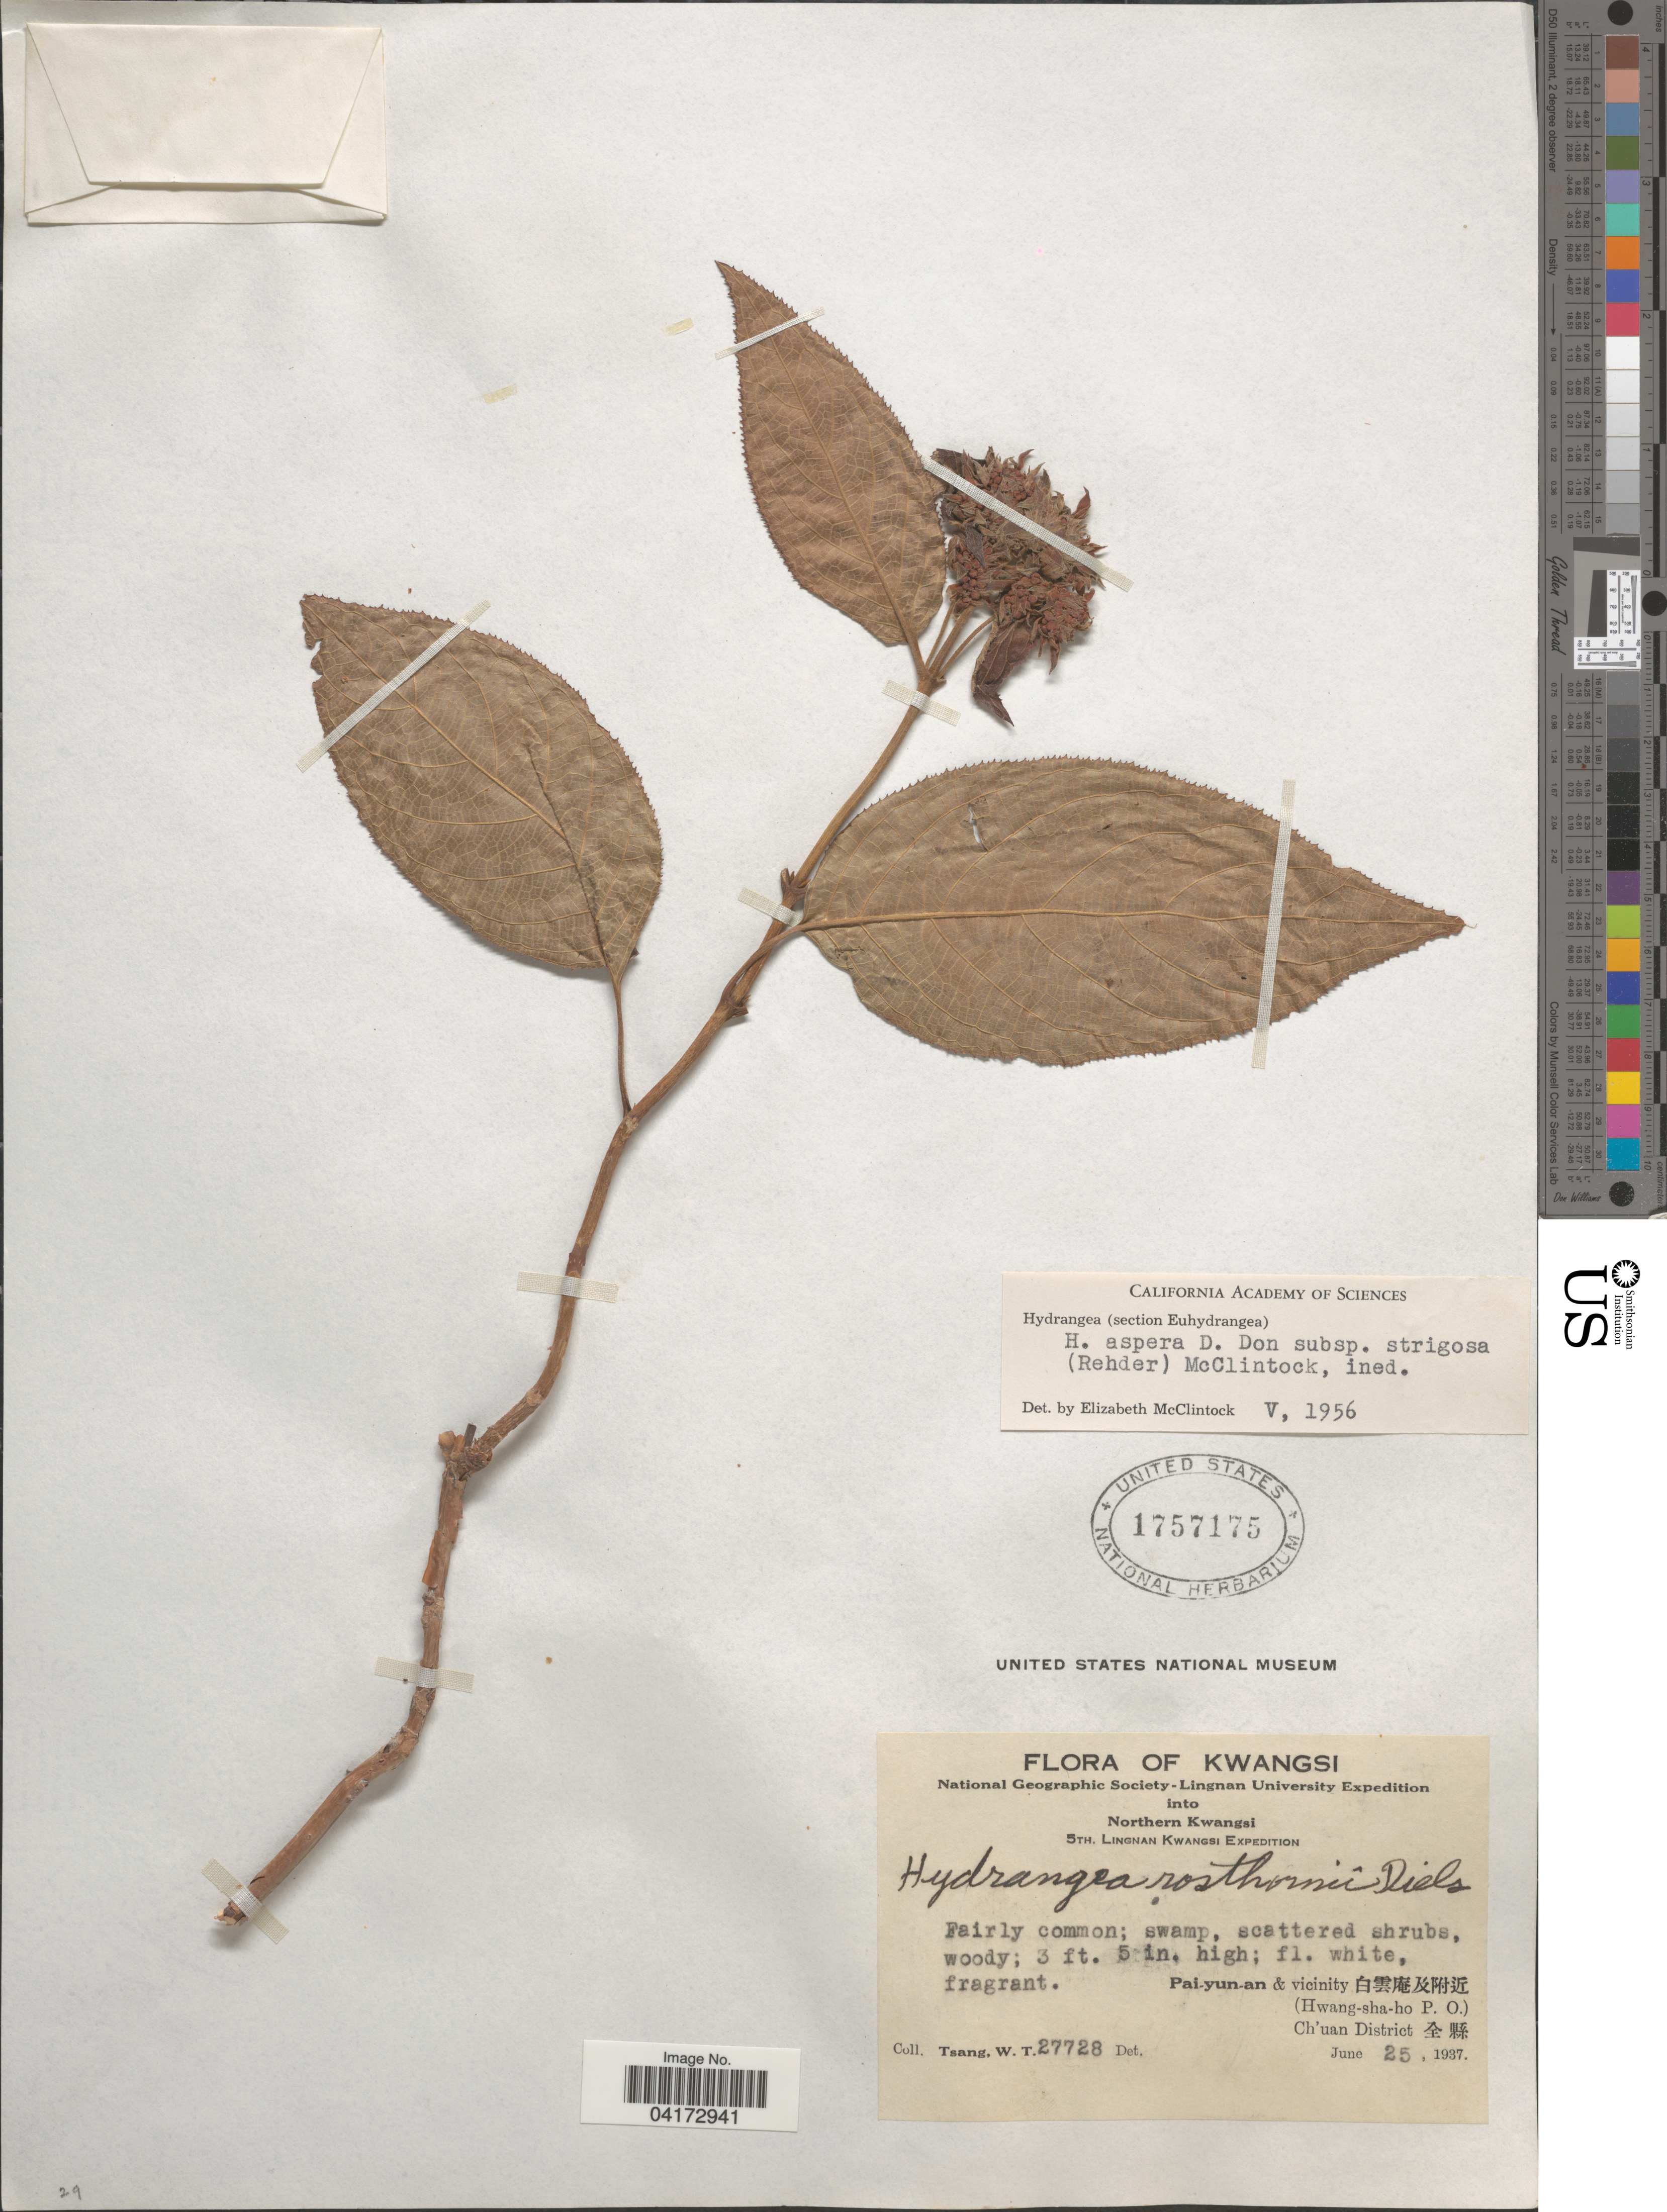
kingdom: Plantae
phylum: Tracheophyta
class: Magnoliopsida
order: Cornales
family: Hydrangeaceae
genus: Hydrangea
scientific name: Hydrangea aspera subsp. strigosa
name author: (Rehder) E. M. McClint.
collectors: W. T. Tsang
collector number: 27728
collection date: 1937-06-25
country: China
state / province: Guangxi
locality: Kwangsi. National Geographic Society-Lingnan University E[Foreign script]pedition into Northern Kwangsi. 5th. Lingnan Kwangsi E[Foreign script]pedition. Pai-yun-an & vicinity [Foreign script] (Hwang-sha-ho P.O.) Ch'uan District [Foreign script].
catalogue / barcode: US 1757175